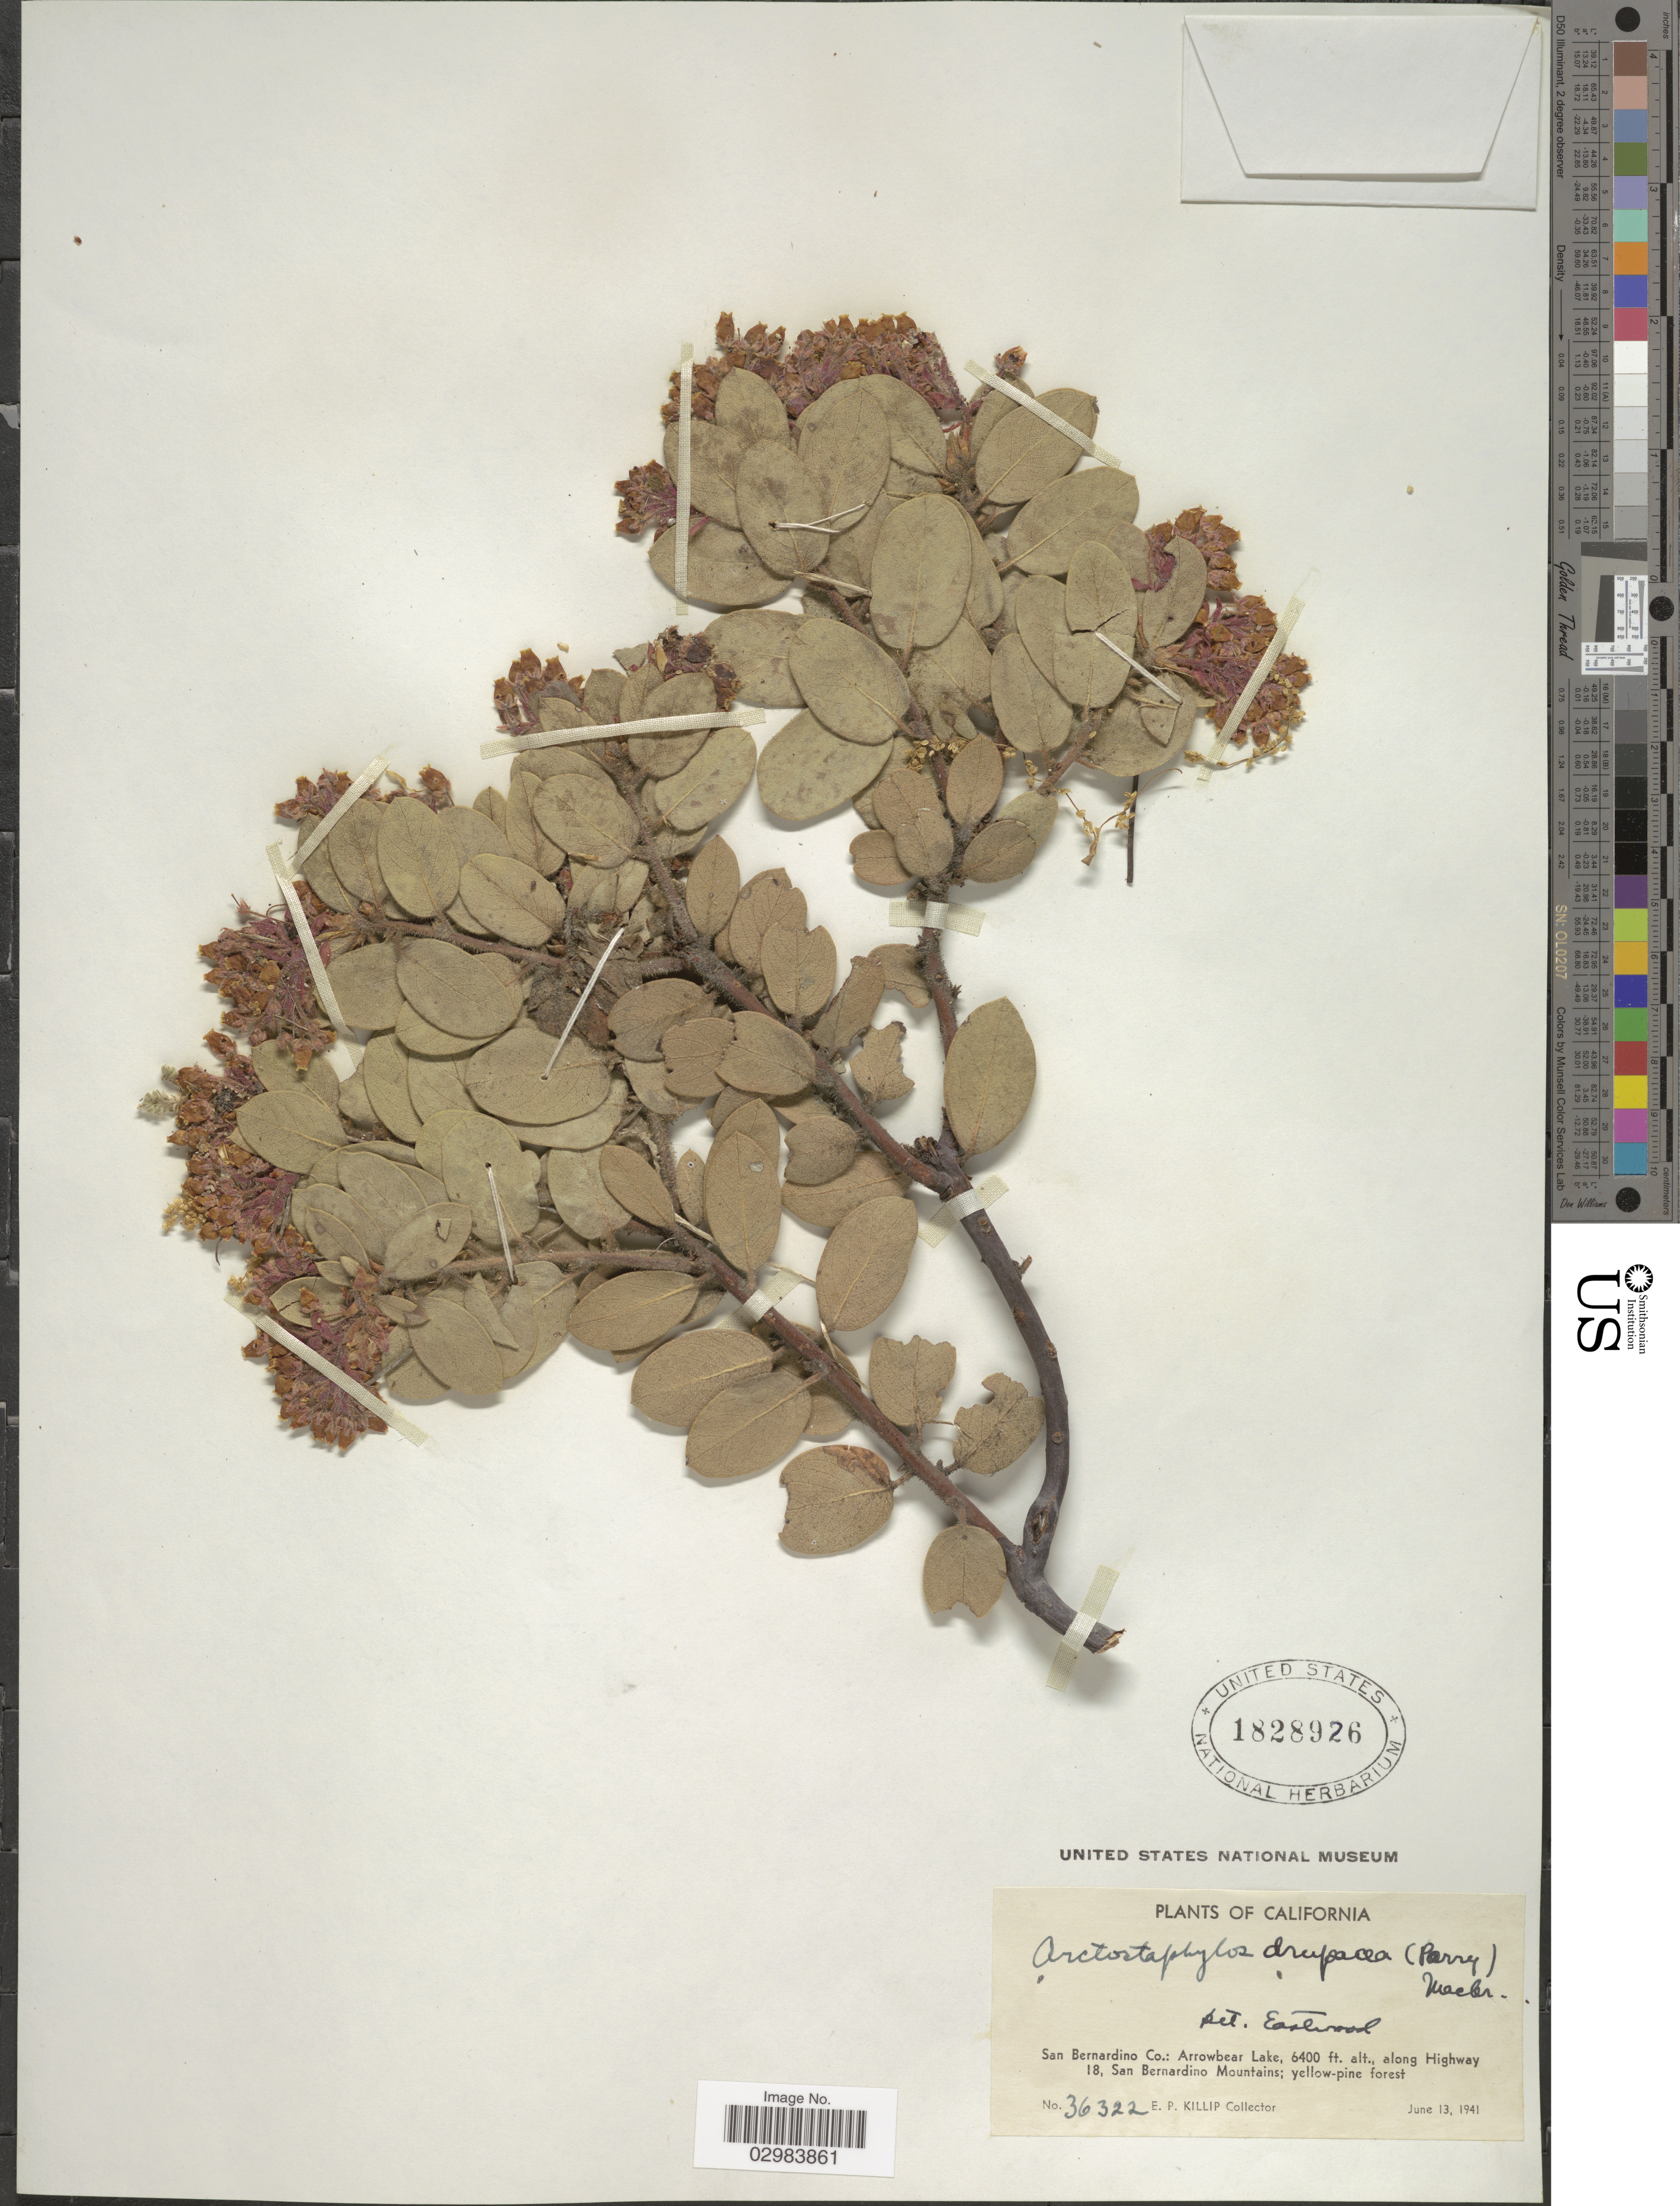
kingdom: Plantae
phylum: Tracheophyta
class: Magnoliopsida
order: Ericales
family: Ericaceae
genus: Arctostaphylos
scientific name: Arctostaphylos drupacea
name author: (Parry) J.F. Macbr.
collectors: E. P. Killip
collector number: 36322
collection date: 1941-06-13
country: United States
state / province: California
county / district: San Bernardino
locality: San Bernardino Co.: Arrowbear Lake, along Highway 18, San Bernardino Mountains.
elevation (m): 1951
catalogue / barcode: US 1828926